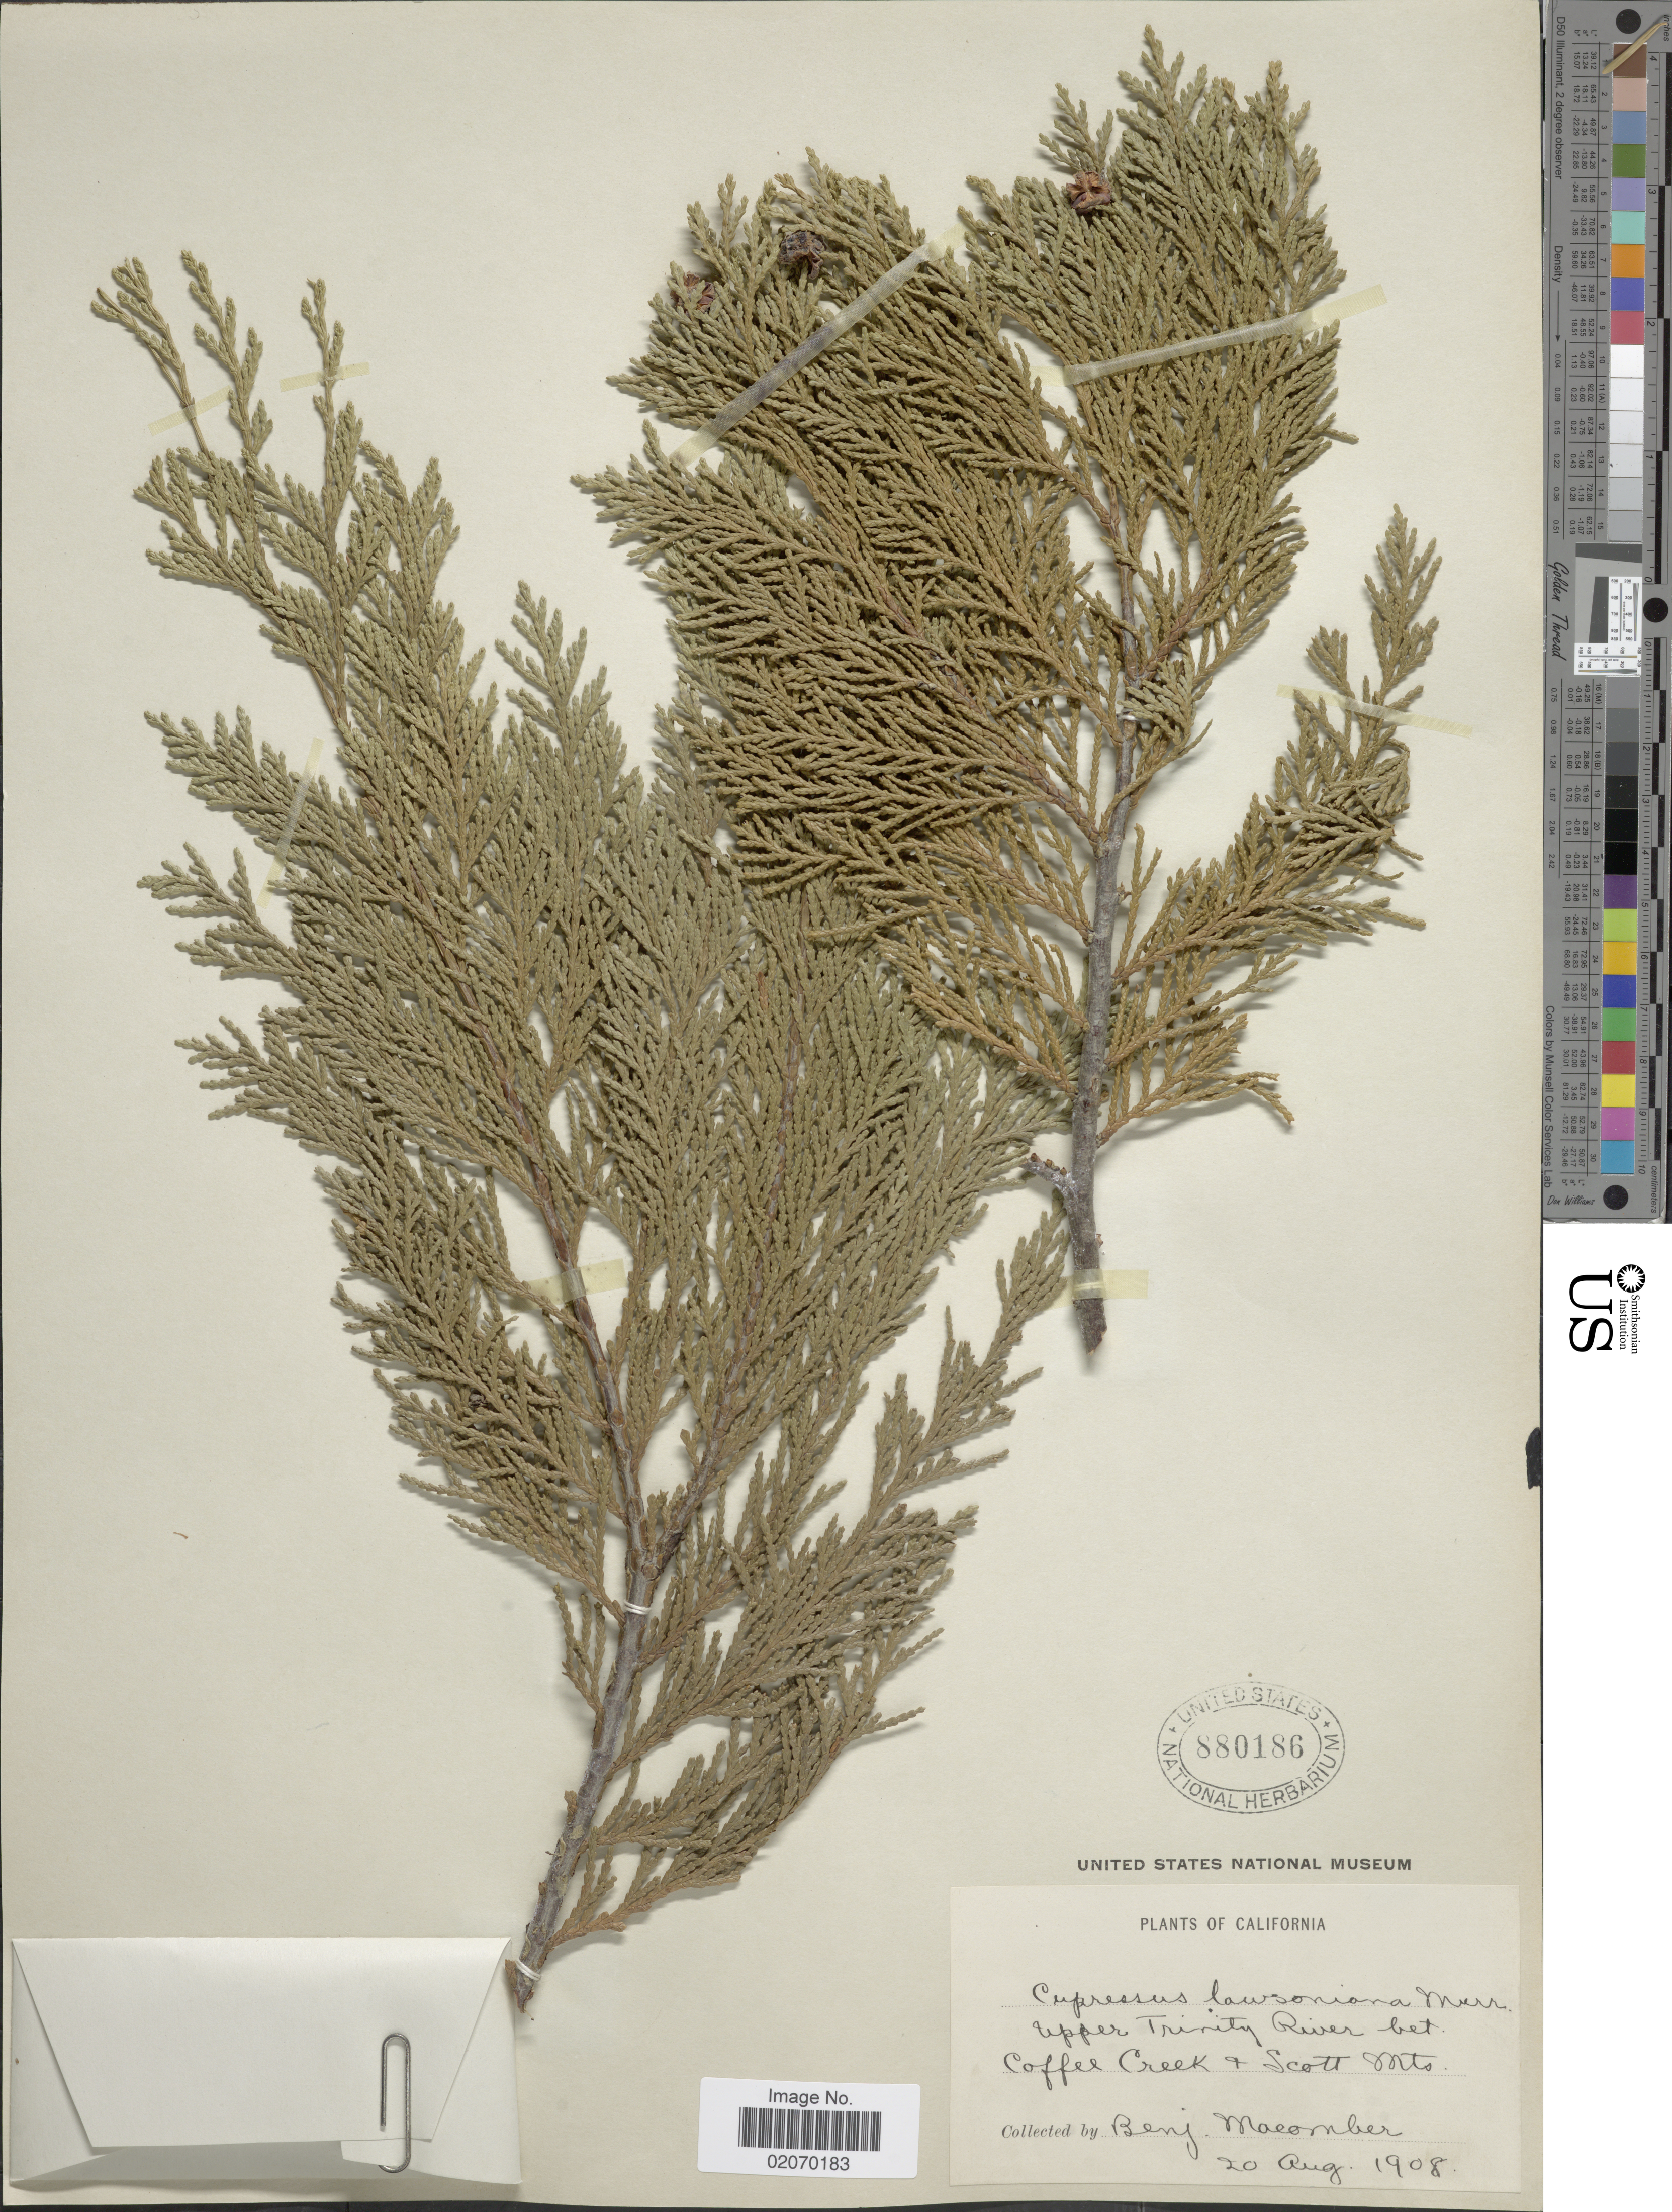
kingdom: Plantae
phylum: Tracheophyta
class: Pinopsida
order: Pinales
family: Cupressaceae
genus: Chamaecyparis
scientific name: Chamaecyparis lawsoniana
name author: (A. Murray bis) Parl.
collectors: B. Macomber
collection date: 1908-08-20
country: United States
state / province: California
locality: Upper Trinity River bet. Coffee Creek & Scott Mts.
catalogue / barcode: US 880186